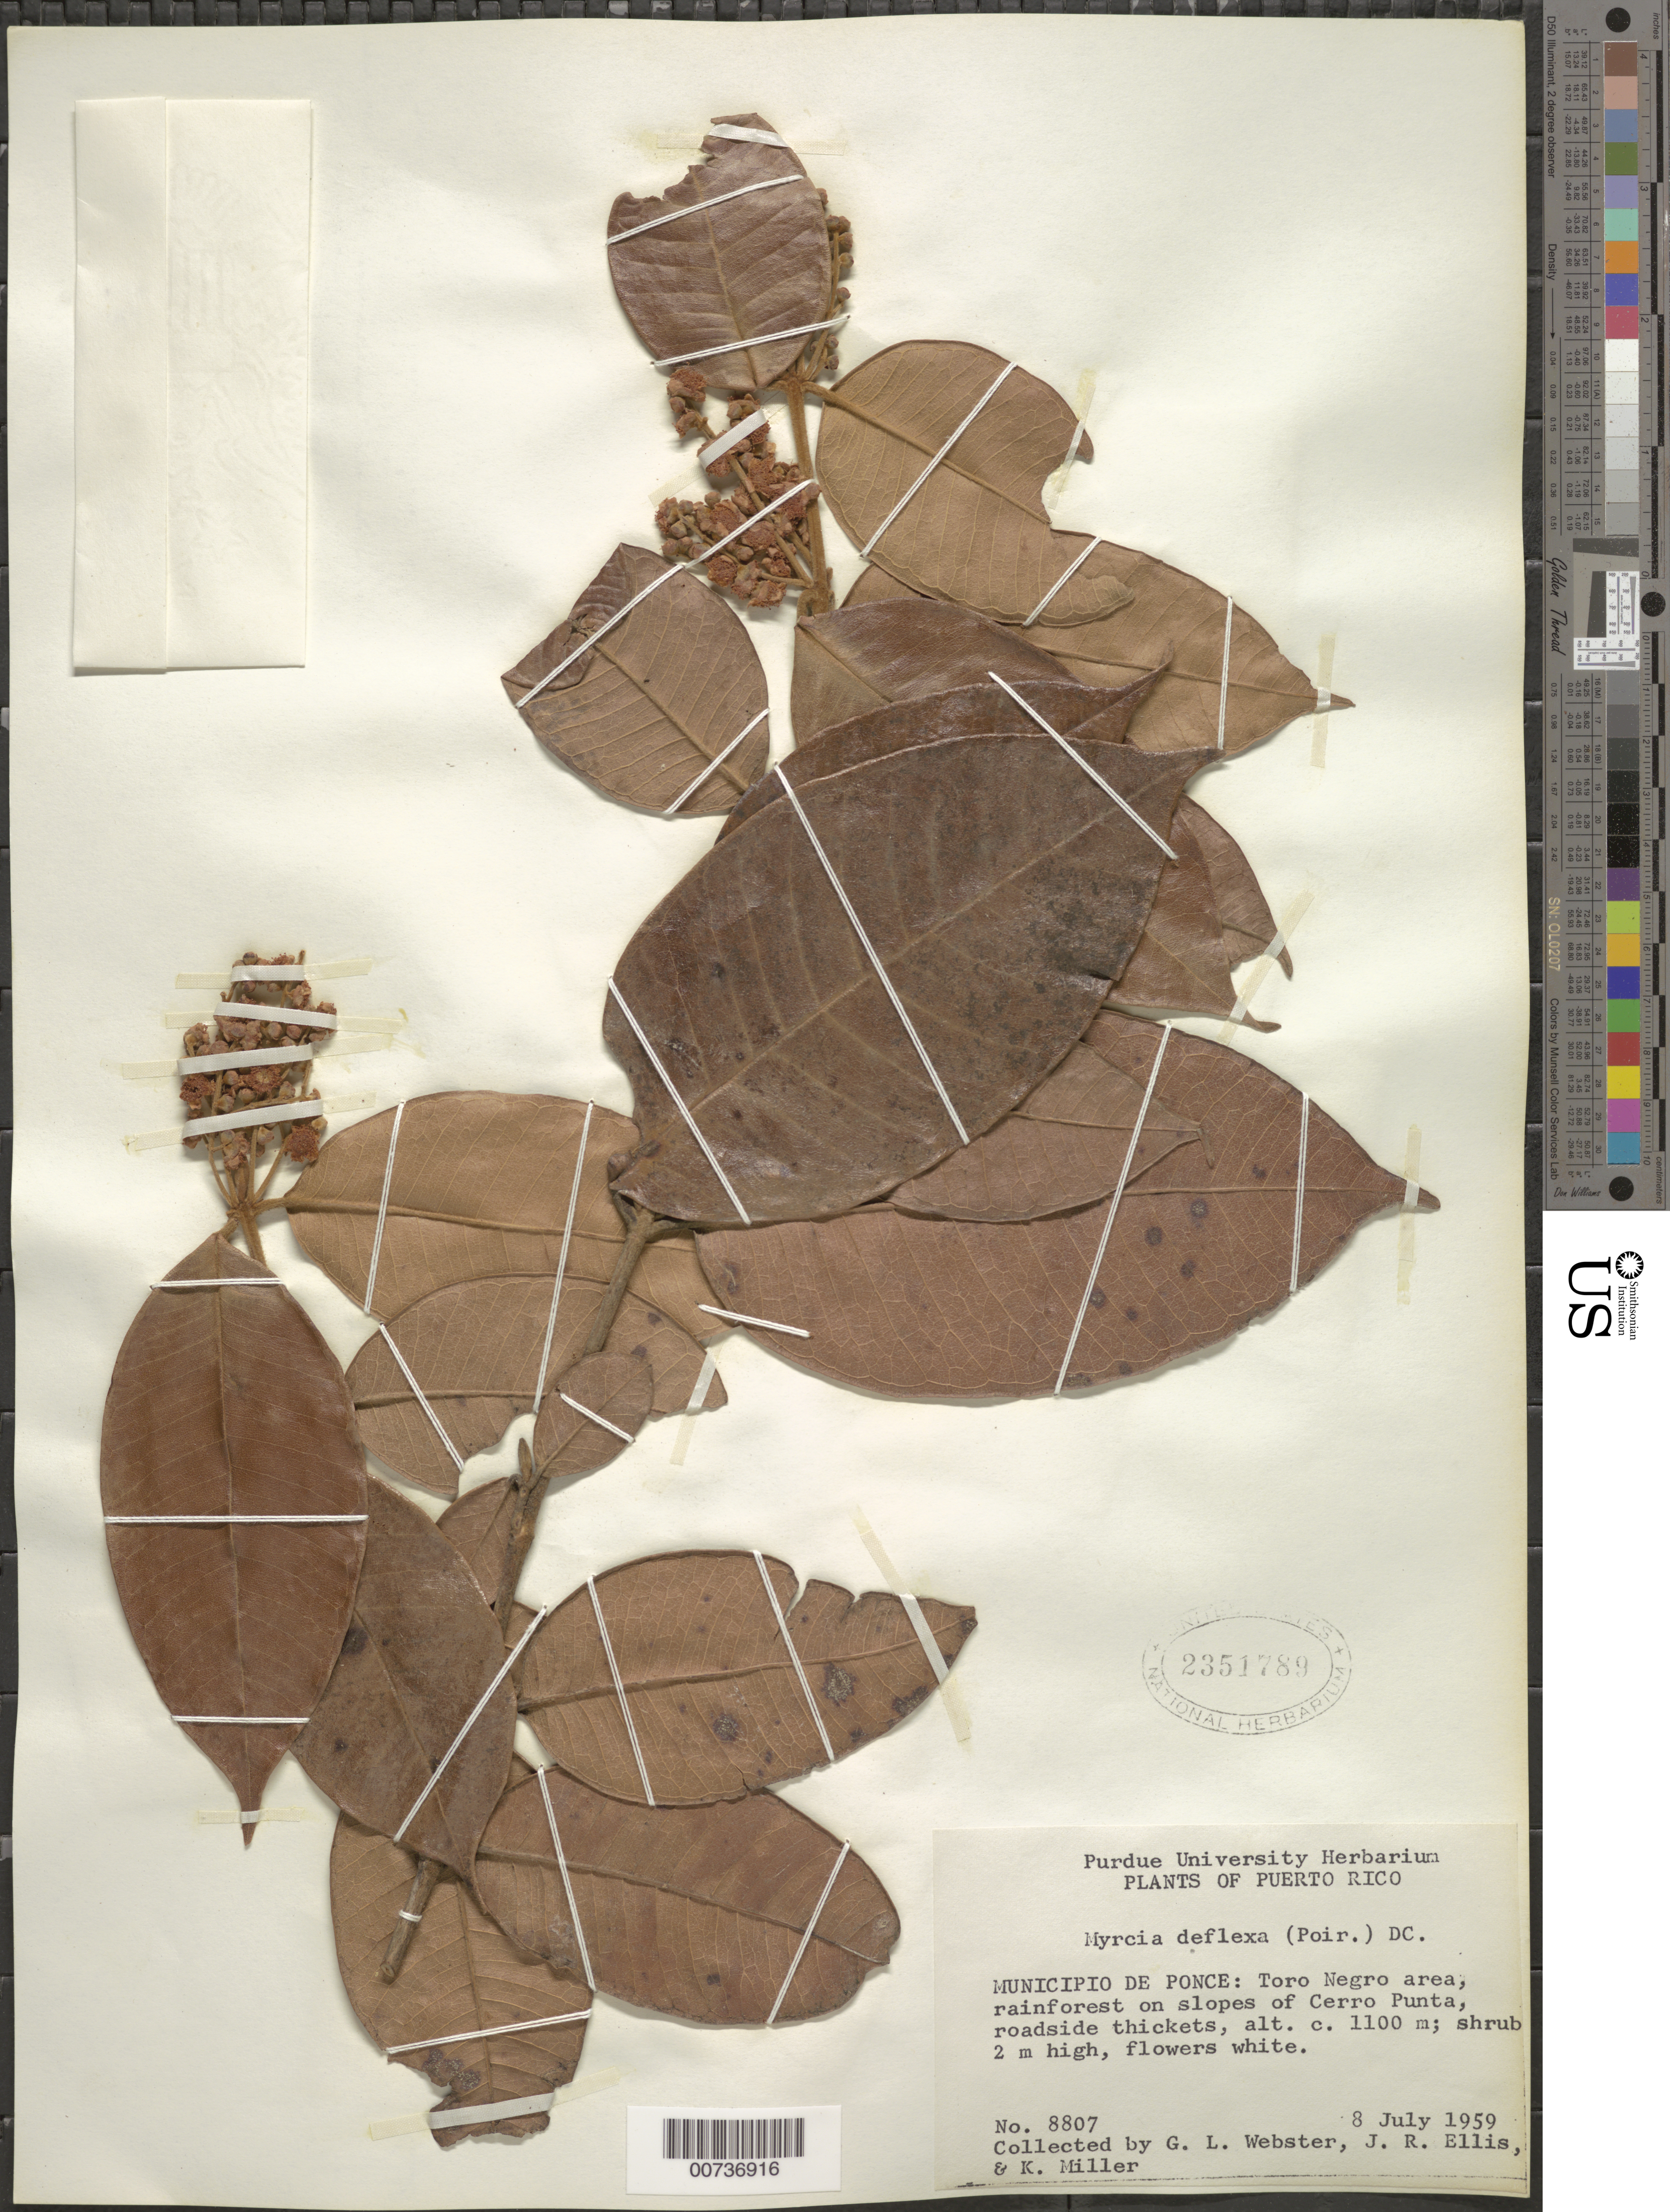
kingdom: Plantae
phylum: Tracheophyta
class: Magnoliopsida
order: Myrtales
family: Myrtaceae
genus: Myrcia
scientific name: Myrcia deflexa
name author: (Poir.) DC.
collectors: G. L. Webster, J. R. Ellis & K. Miller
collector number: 8807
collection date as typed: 08 Jul 1959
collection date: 1959-07-08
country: Puerto Rico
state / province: Ponce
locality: Toro Negro area, rainforest on slopes of Cerro Punta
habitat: Roadside thickets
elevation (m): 1100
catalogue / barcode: US 2351789